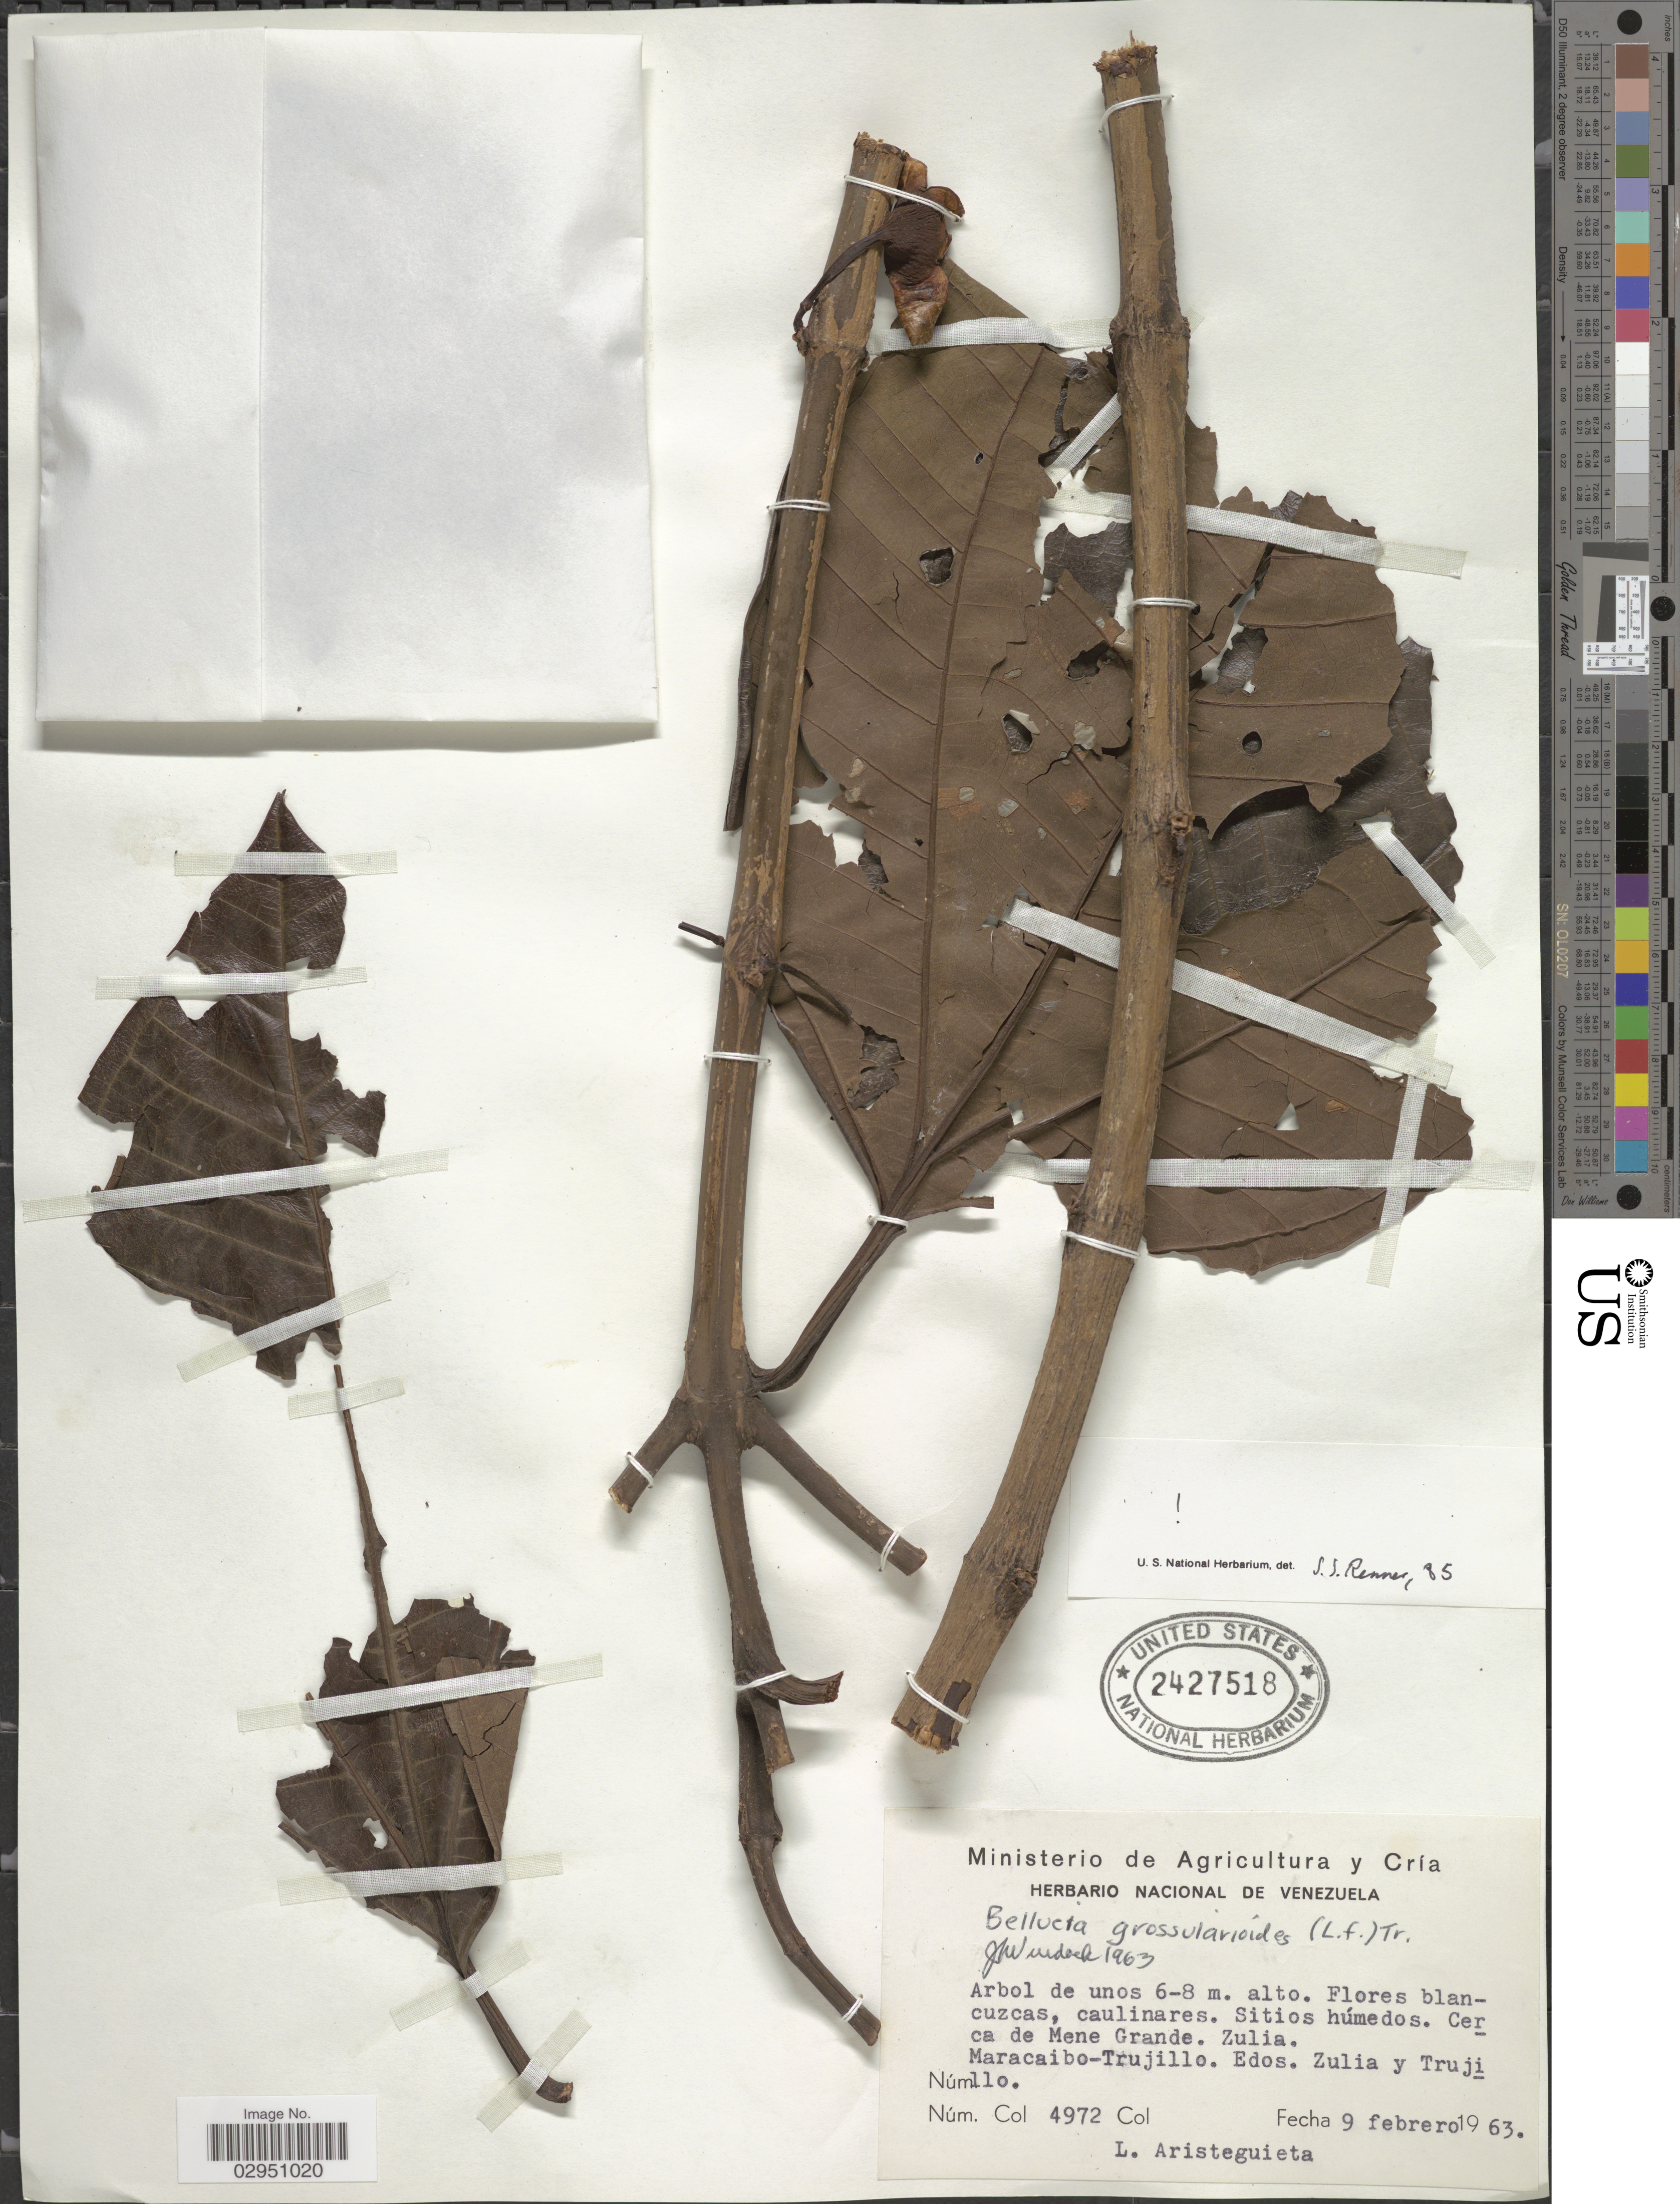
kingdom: Plantae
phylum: Tracheophyta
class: Magnoliopsida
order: Myrtales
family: Melastomataceae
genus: Bellucia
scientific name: Bellucia grossularioides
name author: (L.) Triana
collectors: L. Aristeguieta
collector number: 4972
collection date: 1963-02-09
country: Venezuela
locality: Cerca de Mene Grande. Zulia. Maracaibo-Trujillo. Edos. Zulia y Trujillo.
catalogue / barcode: US 2427518